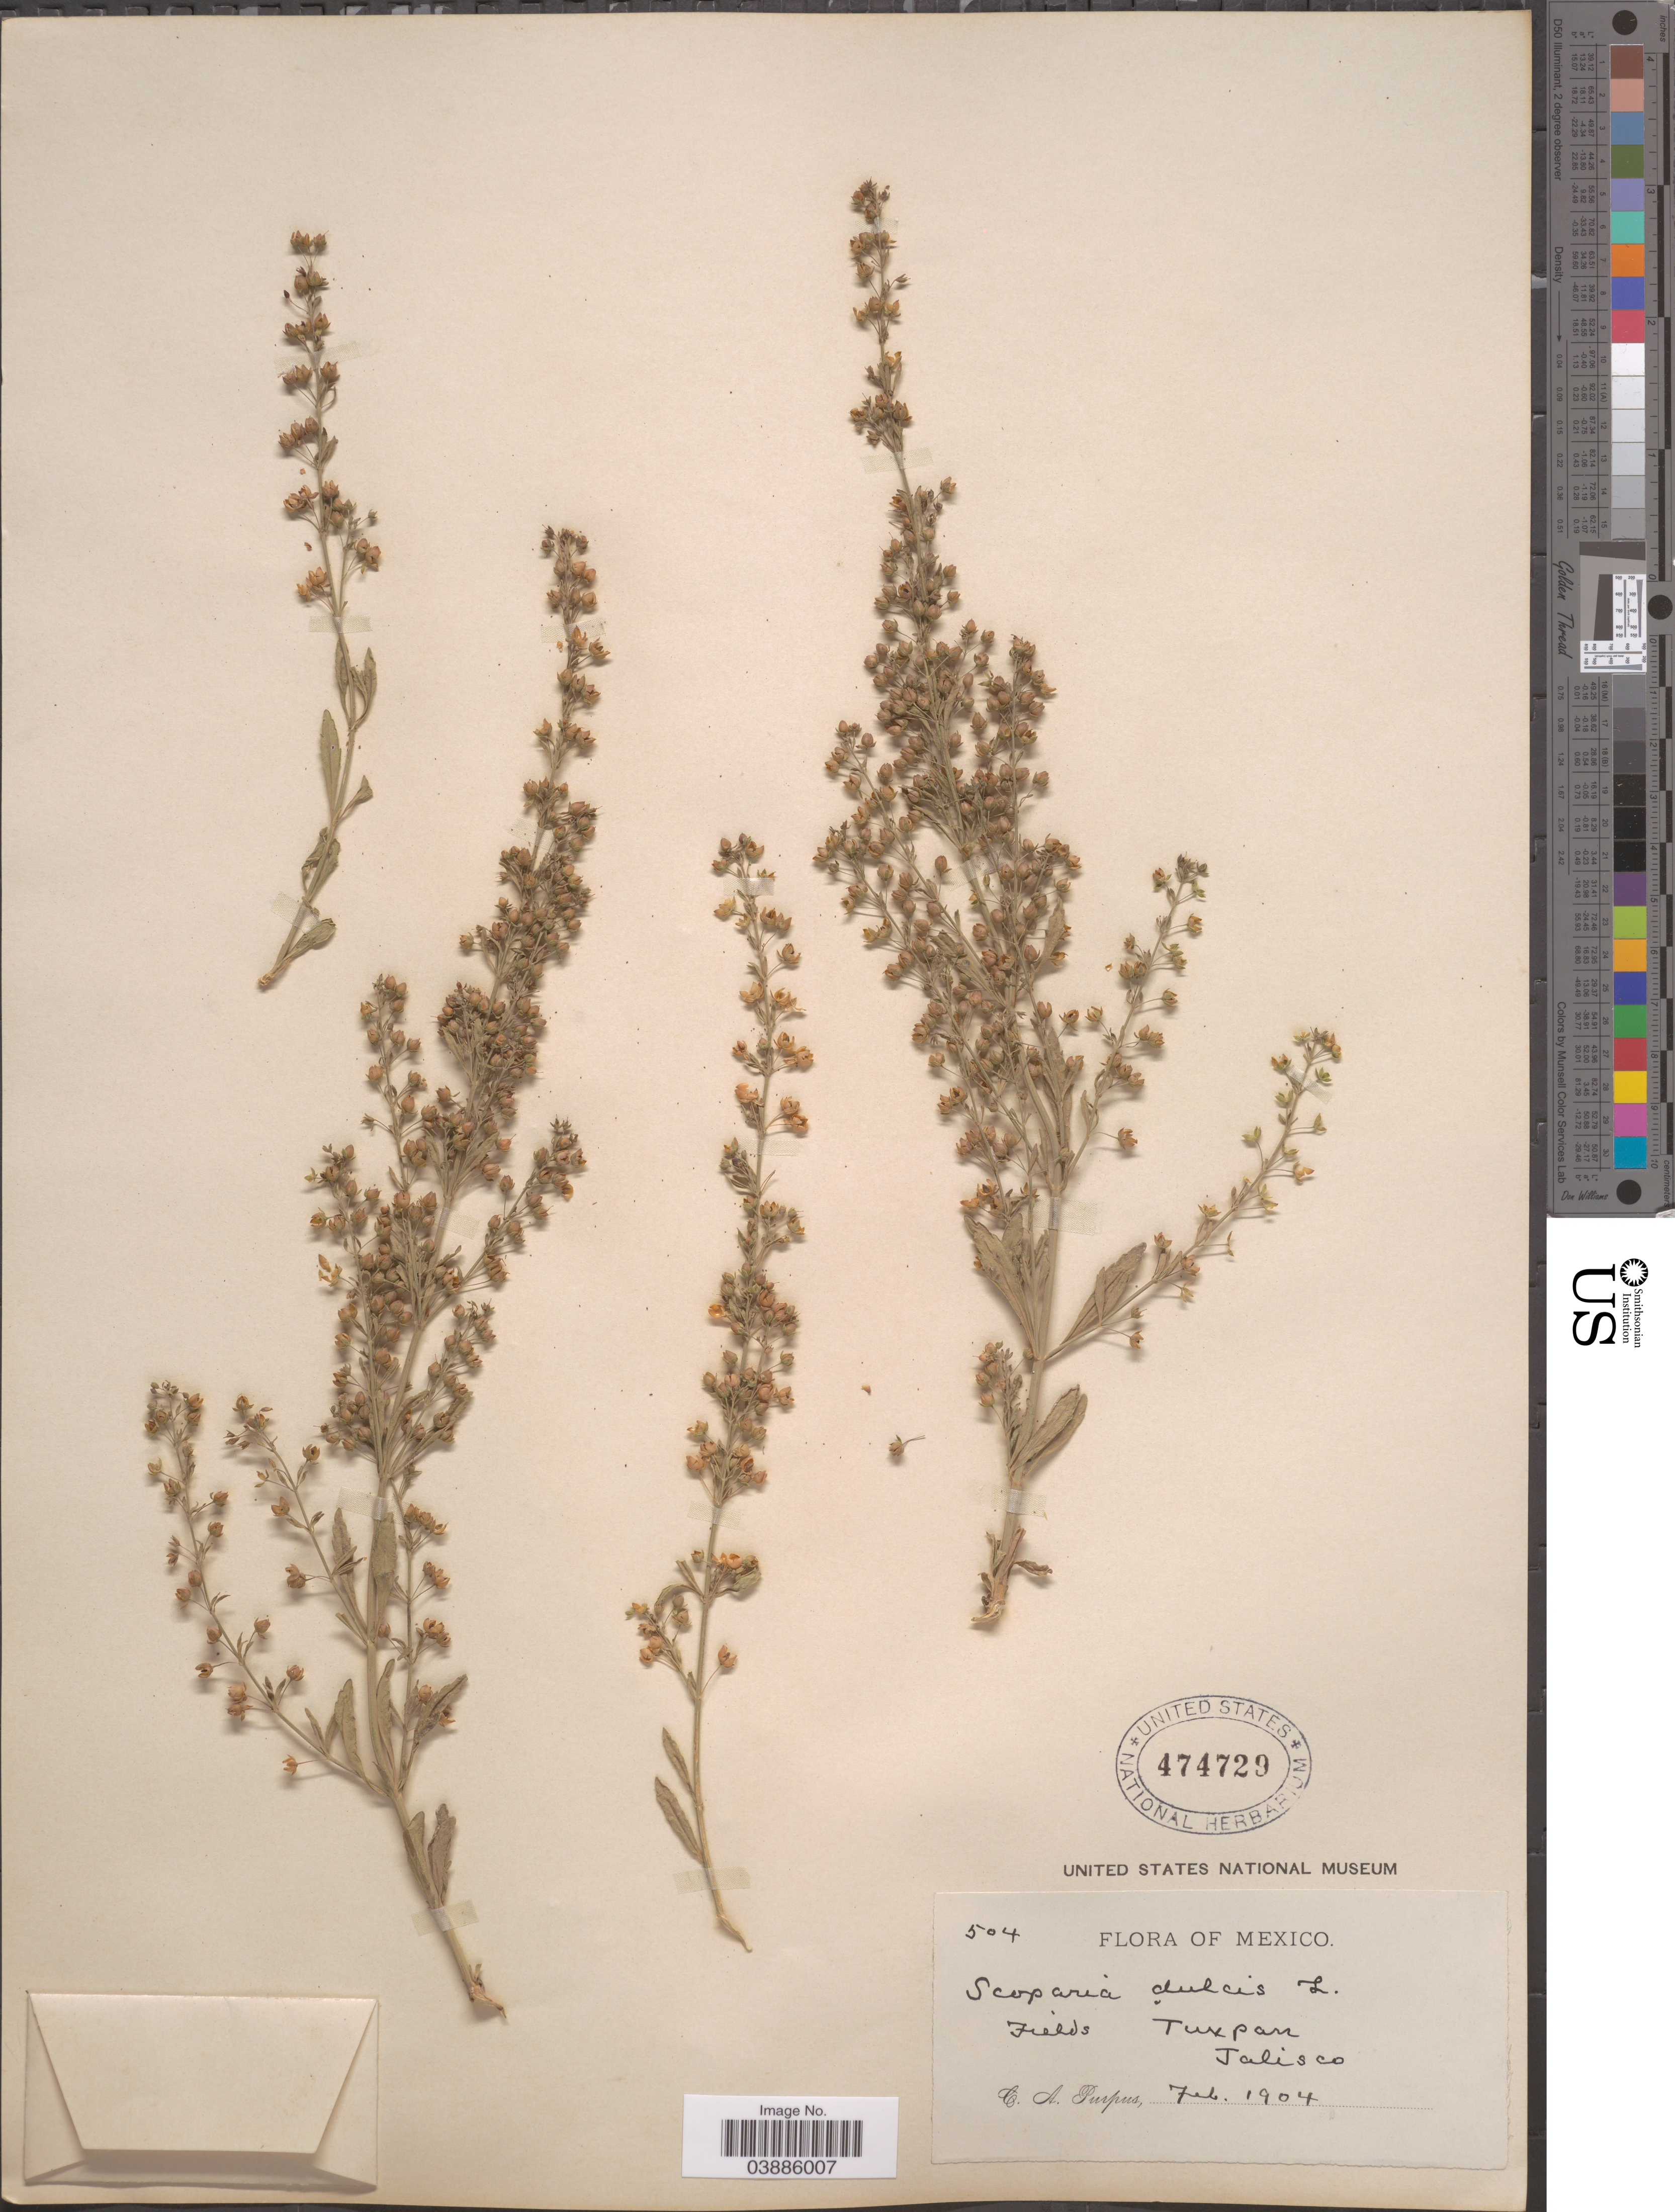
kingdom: Plantae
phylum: Tracheophyta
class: Magnoliopsida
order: Lamiales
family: Plantaginaceae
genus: Scoparia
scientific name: Scoparia dulcis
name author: L.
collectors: C. A. Purpus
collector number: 504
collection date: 1904-02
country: Mexico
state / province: Jalisco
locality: Fields. Tuxpan.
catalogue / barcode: US 474729